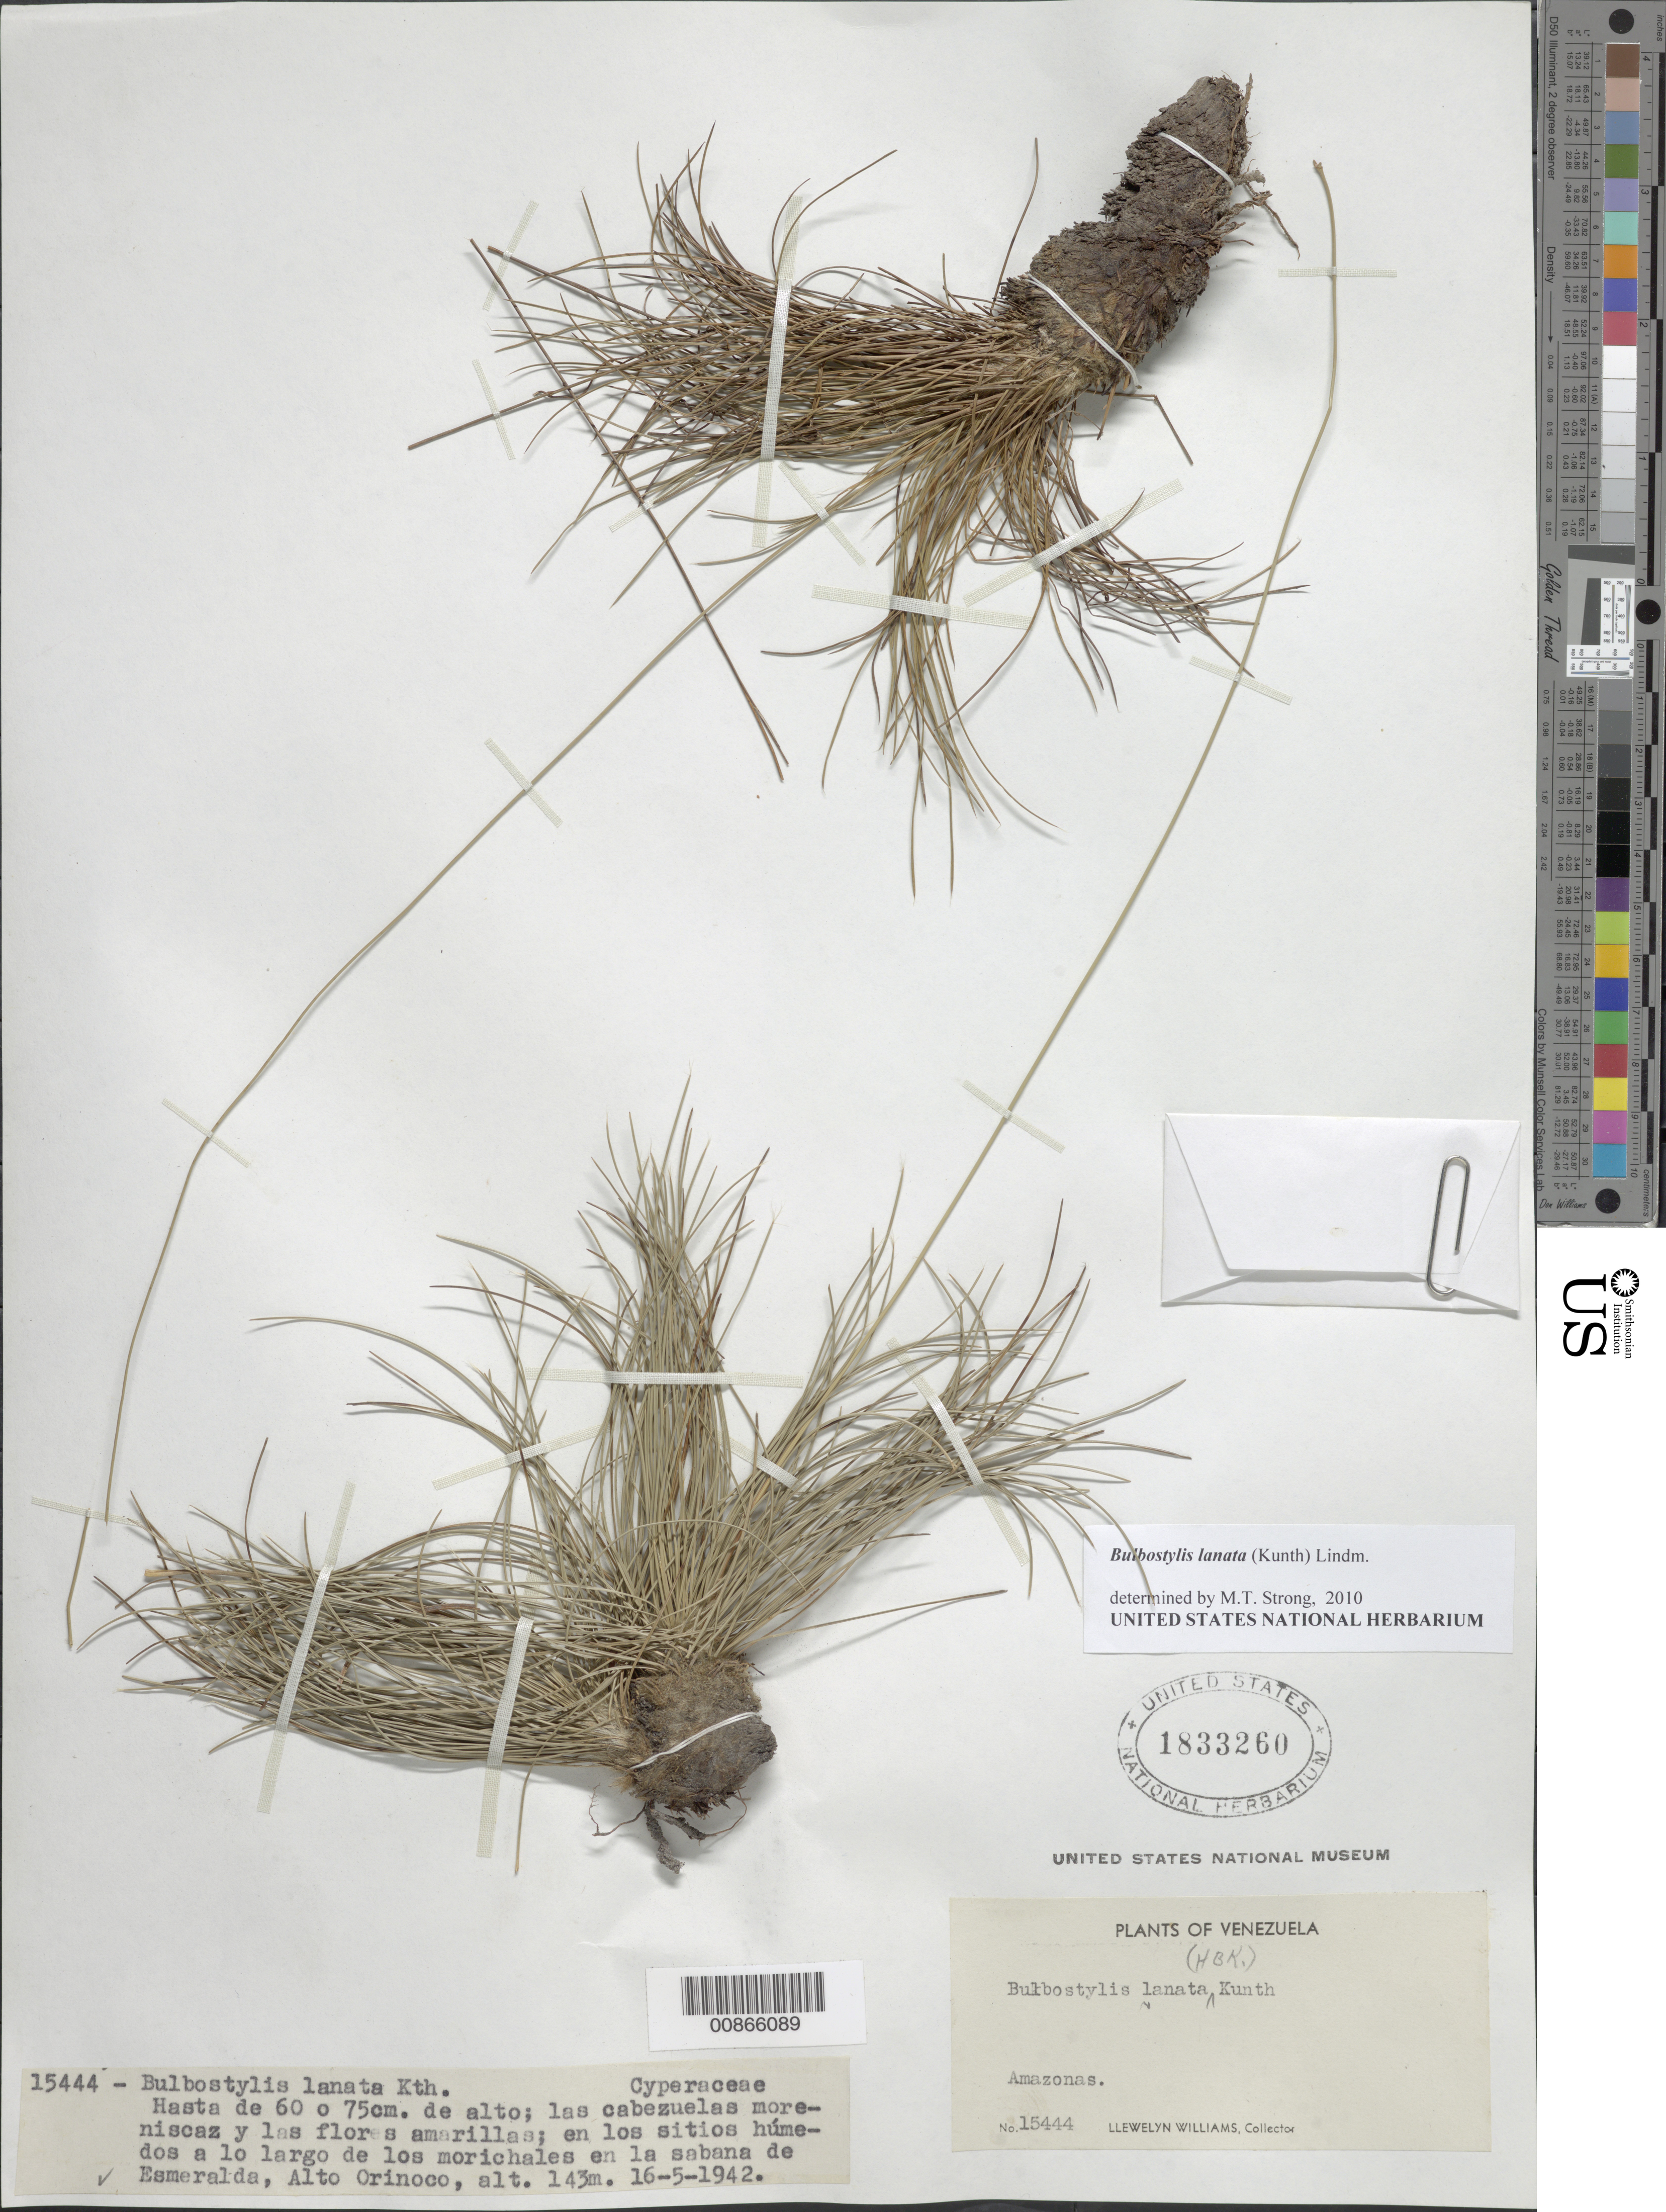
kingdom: Plantae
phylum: Tracheophyta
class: Liliopsida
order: Poales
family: Cyperaceae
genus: Bulbostylis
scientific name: Bulbostylis lanata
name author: (Kunth) Lindm.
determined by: Strong, M. T., (US), Smithsonian Institution - National Museum of Natural History (UNITED STATES)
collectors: Ll. Williams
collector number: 15444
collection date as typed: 16-May-42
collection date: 1942-05-16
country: Venezuela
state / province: Amazonas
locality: Esmeralda, Alto Orinoco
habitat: Sitios humedos a lo largo de los morichales en la sabana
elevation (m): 143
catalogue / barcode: US 1833260